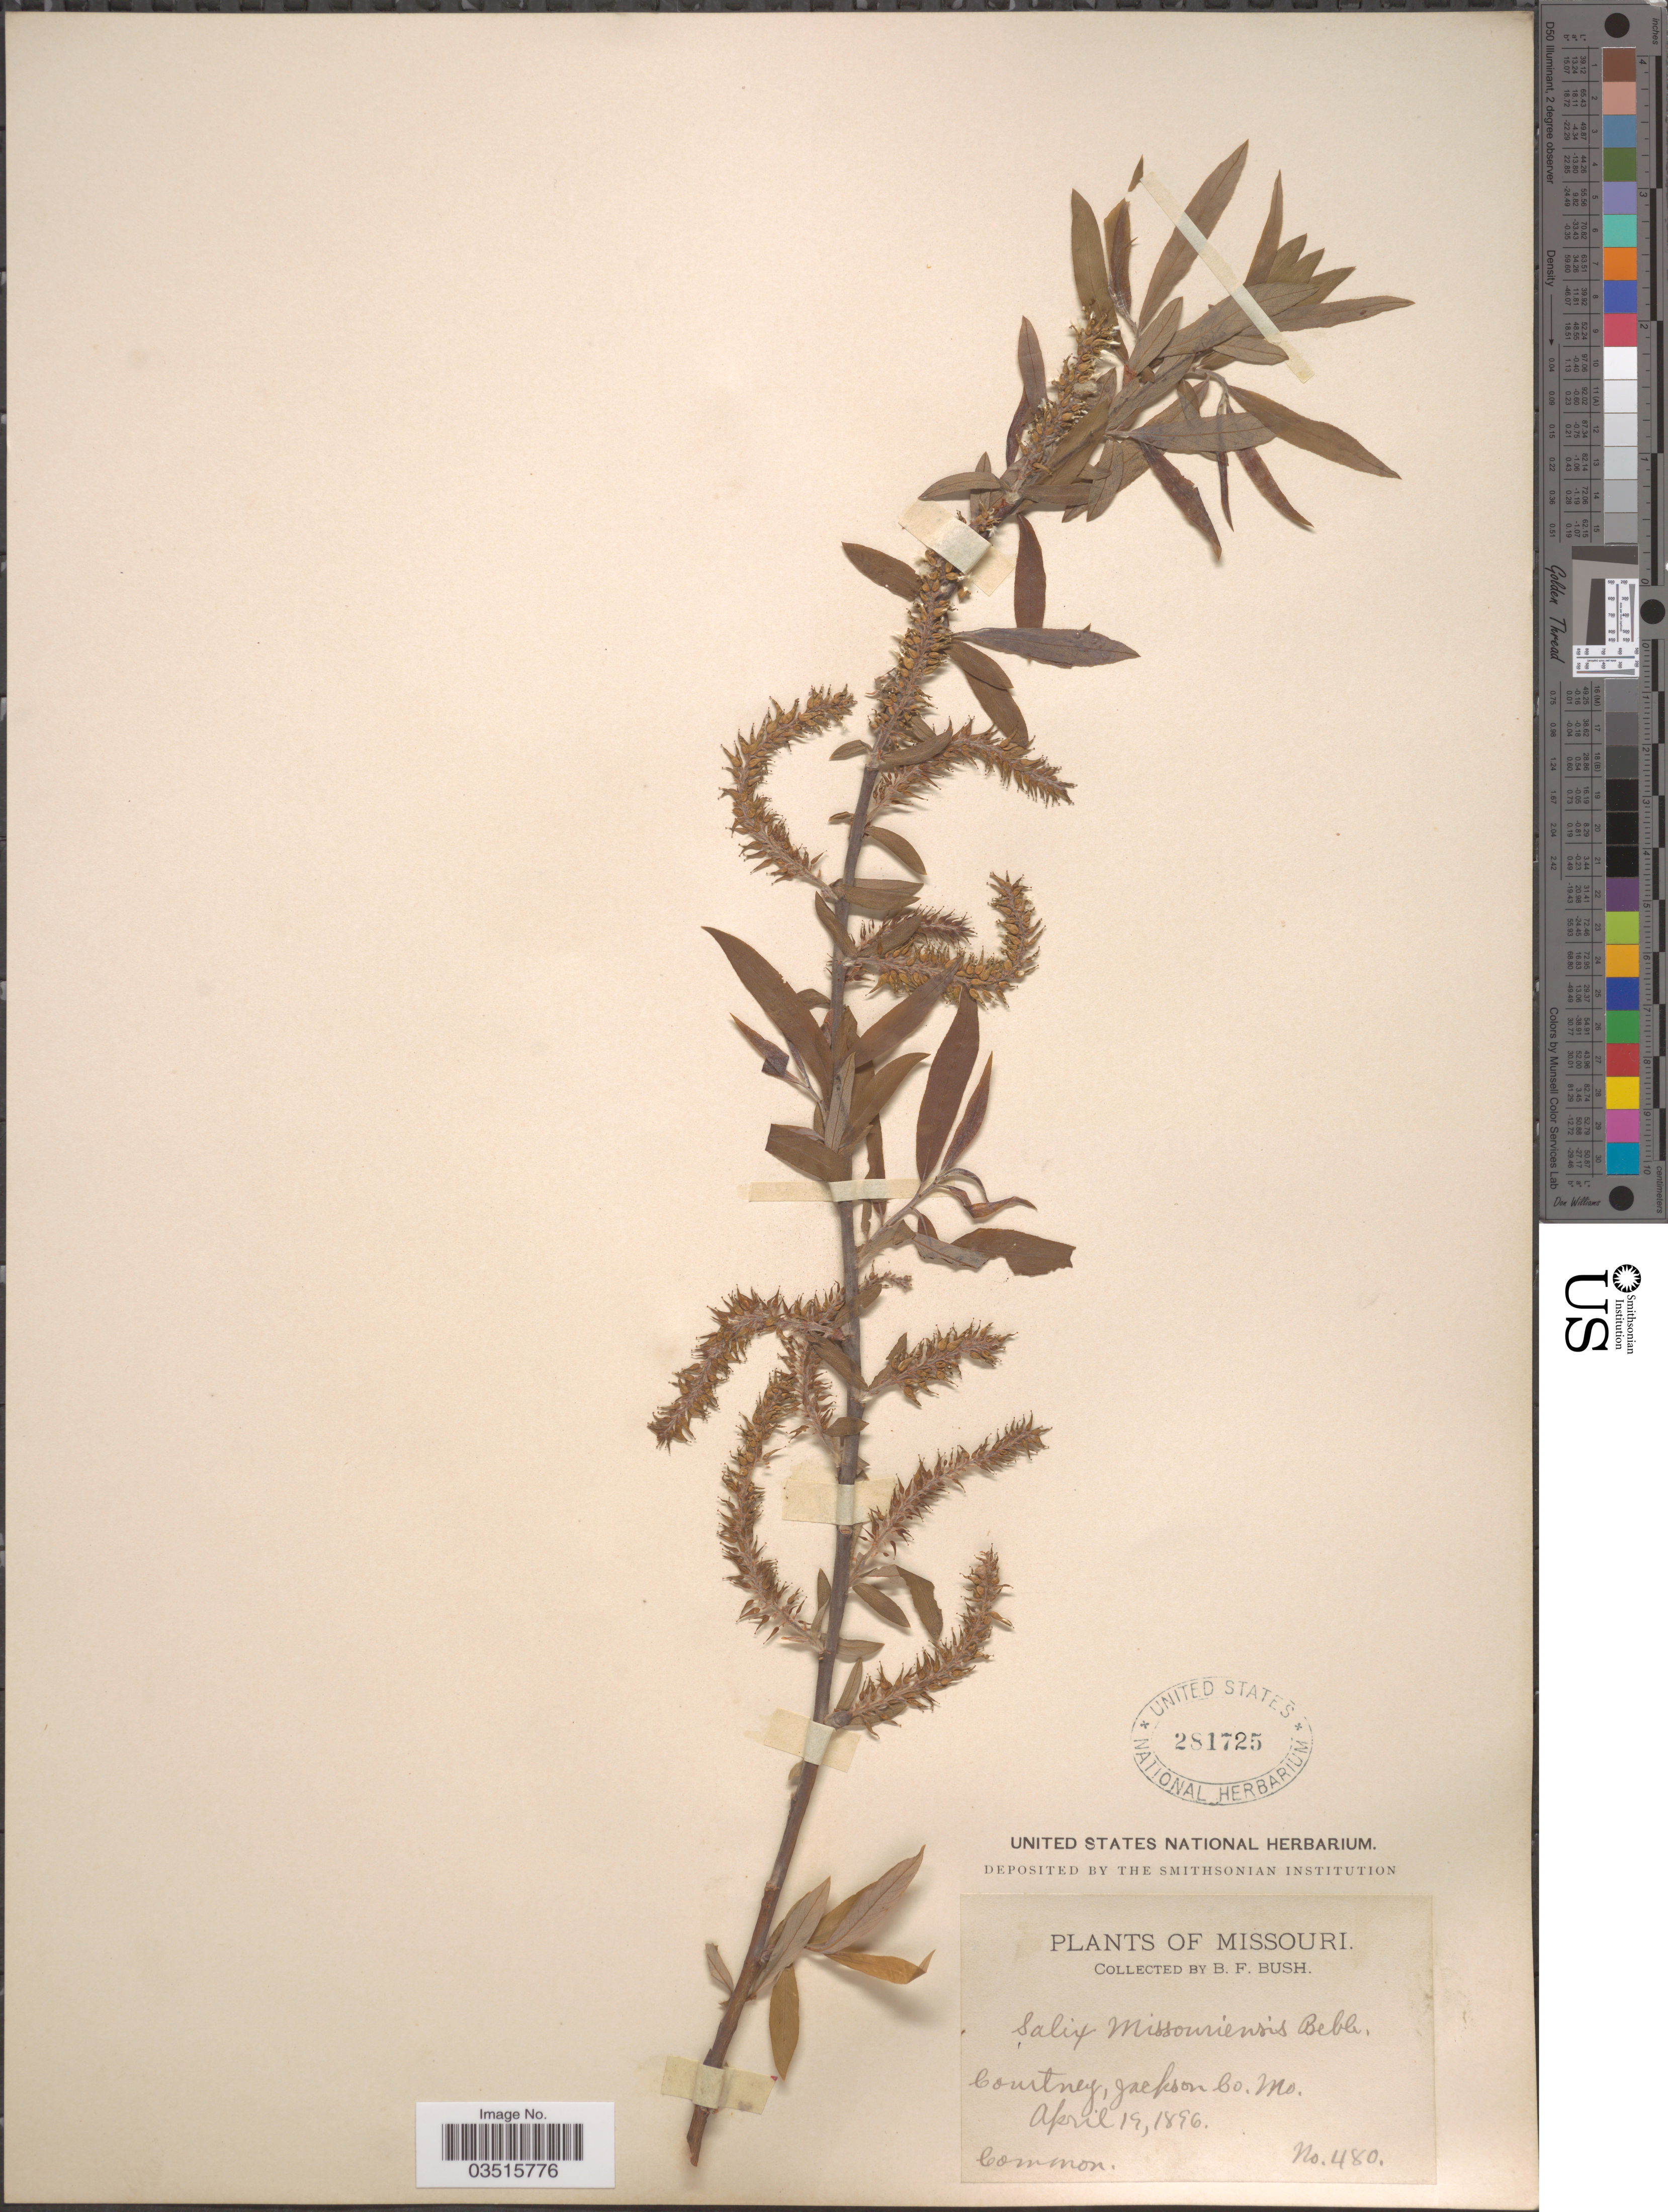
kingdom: Plantae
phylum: Tracheophyta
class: Magnoliopsida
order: Malpighiales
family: Salicaceae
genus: Salix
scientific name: Salix missouriensis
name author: Bebb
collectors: B. F. Bush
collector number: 480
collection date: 1896-04-19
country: United States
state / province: Missouri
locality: Courtney, Jackson Co.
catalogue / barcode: US 281725